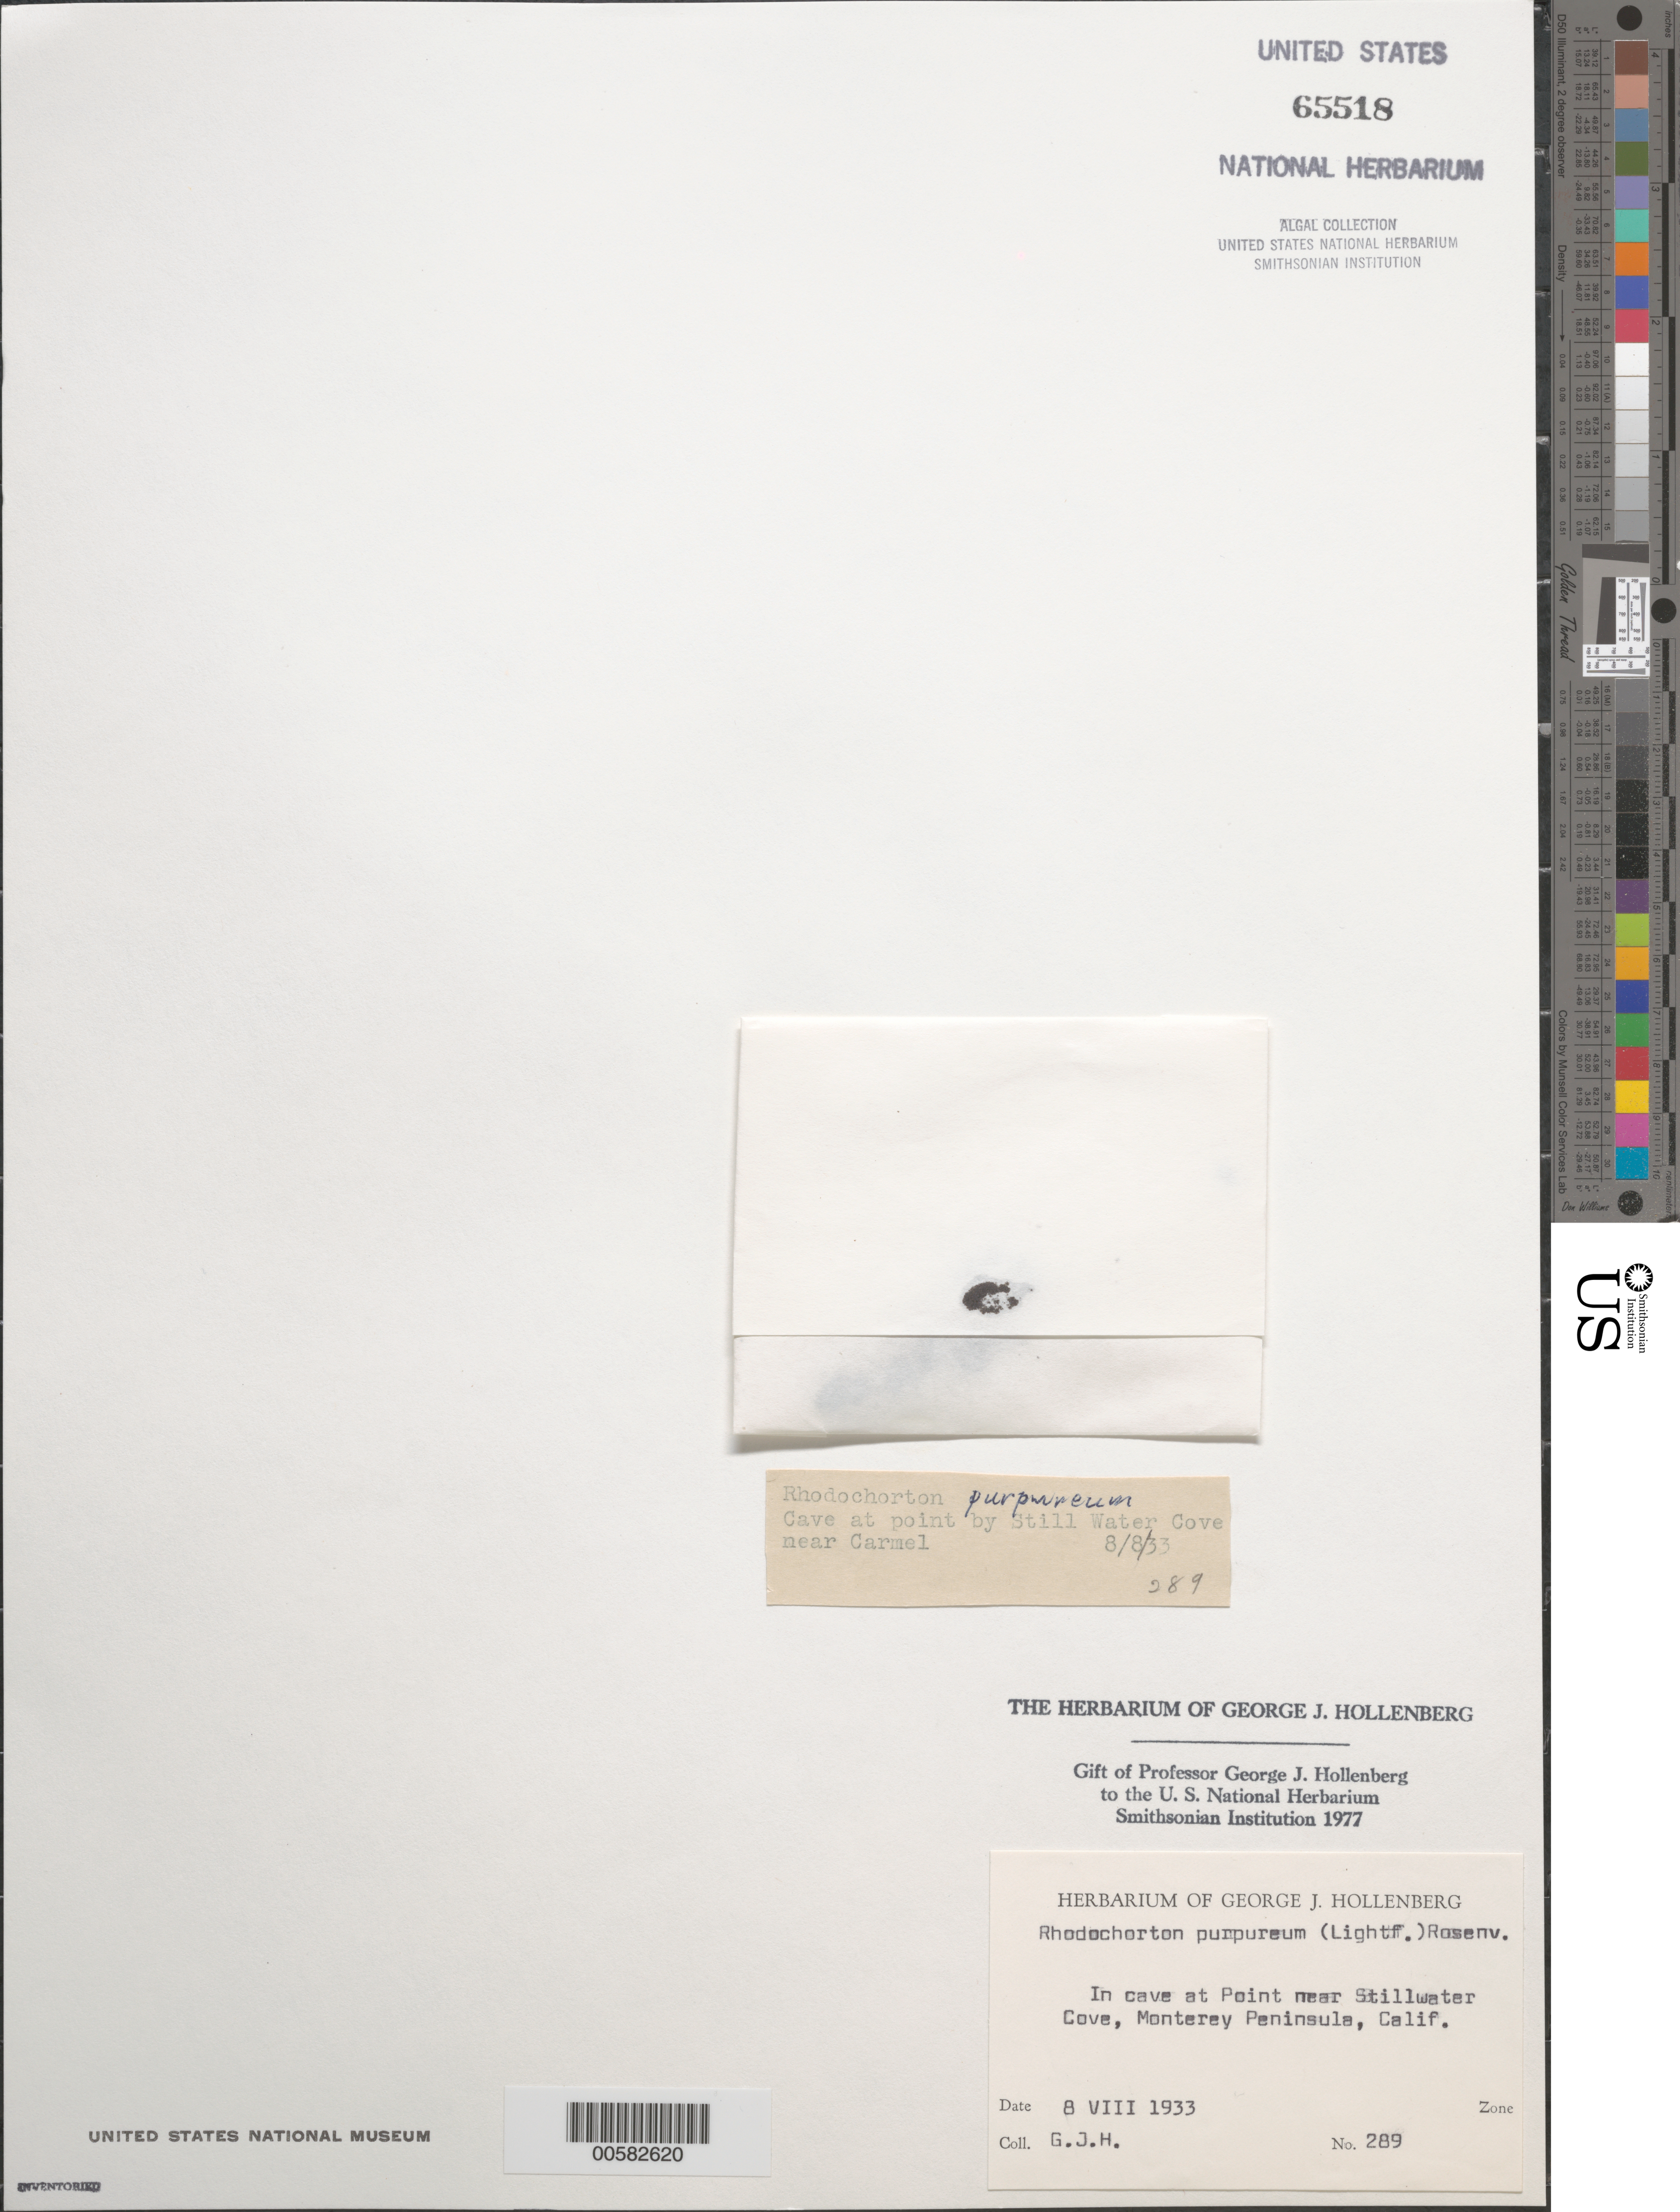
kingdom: Plantae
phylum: Rhodophyta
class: Florideophyceae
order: Acrochaetiales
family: Rhodochortonaceae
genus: Rhodochorton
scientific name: Rhodochorton purpureum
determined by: Hollenberg, George J.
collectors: G. Hollenberg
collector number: GJH 289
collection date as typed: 08 Aug 1933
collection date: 1933-08-08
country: United States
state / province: California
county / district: Monterey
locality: Cave at point near Stillwater Cove, near Carmel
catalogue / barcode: US 65518